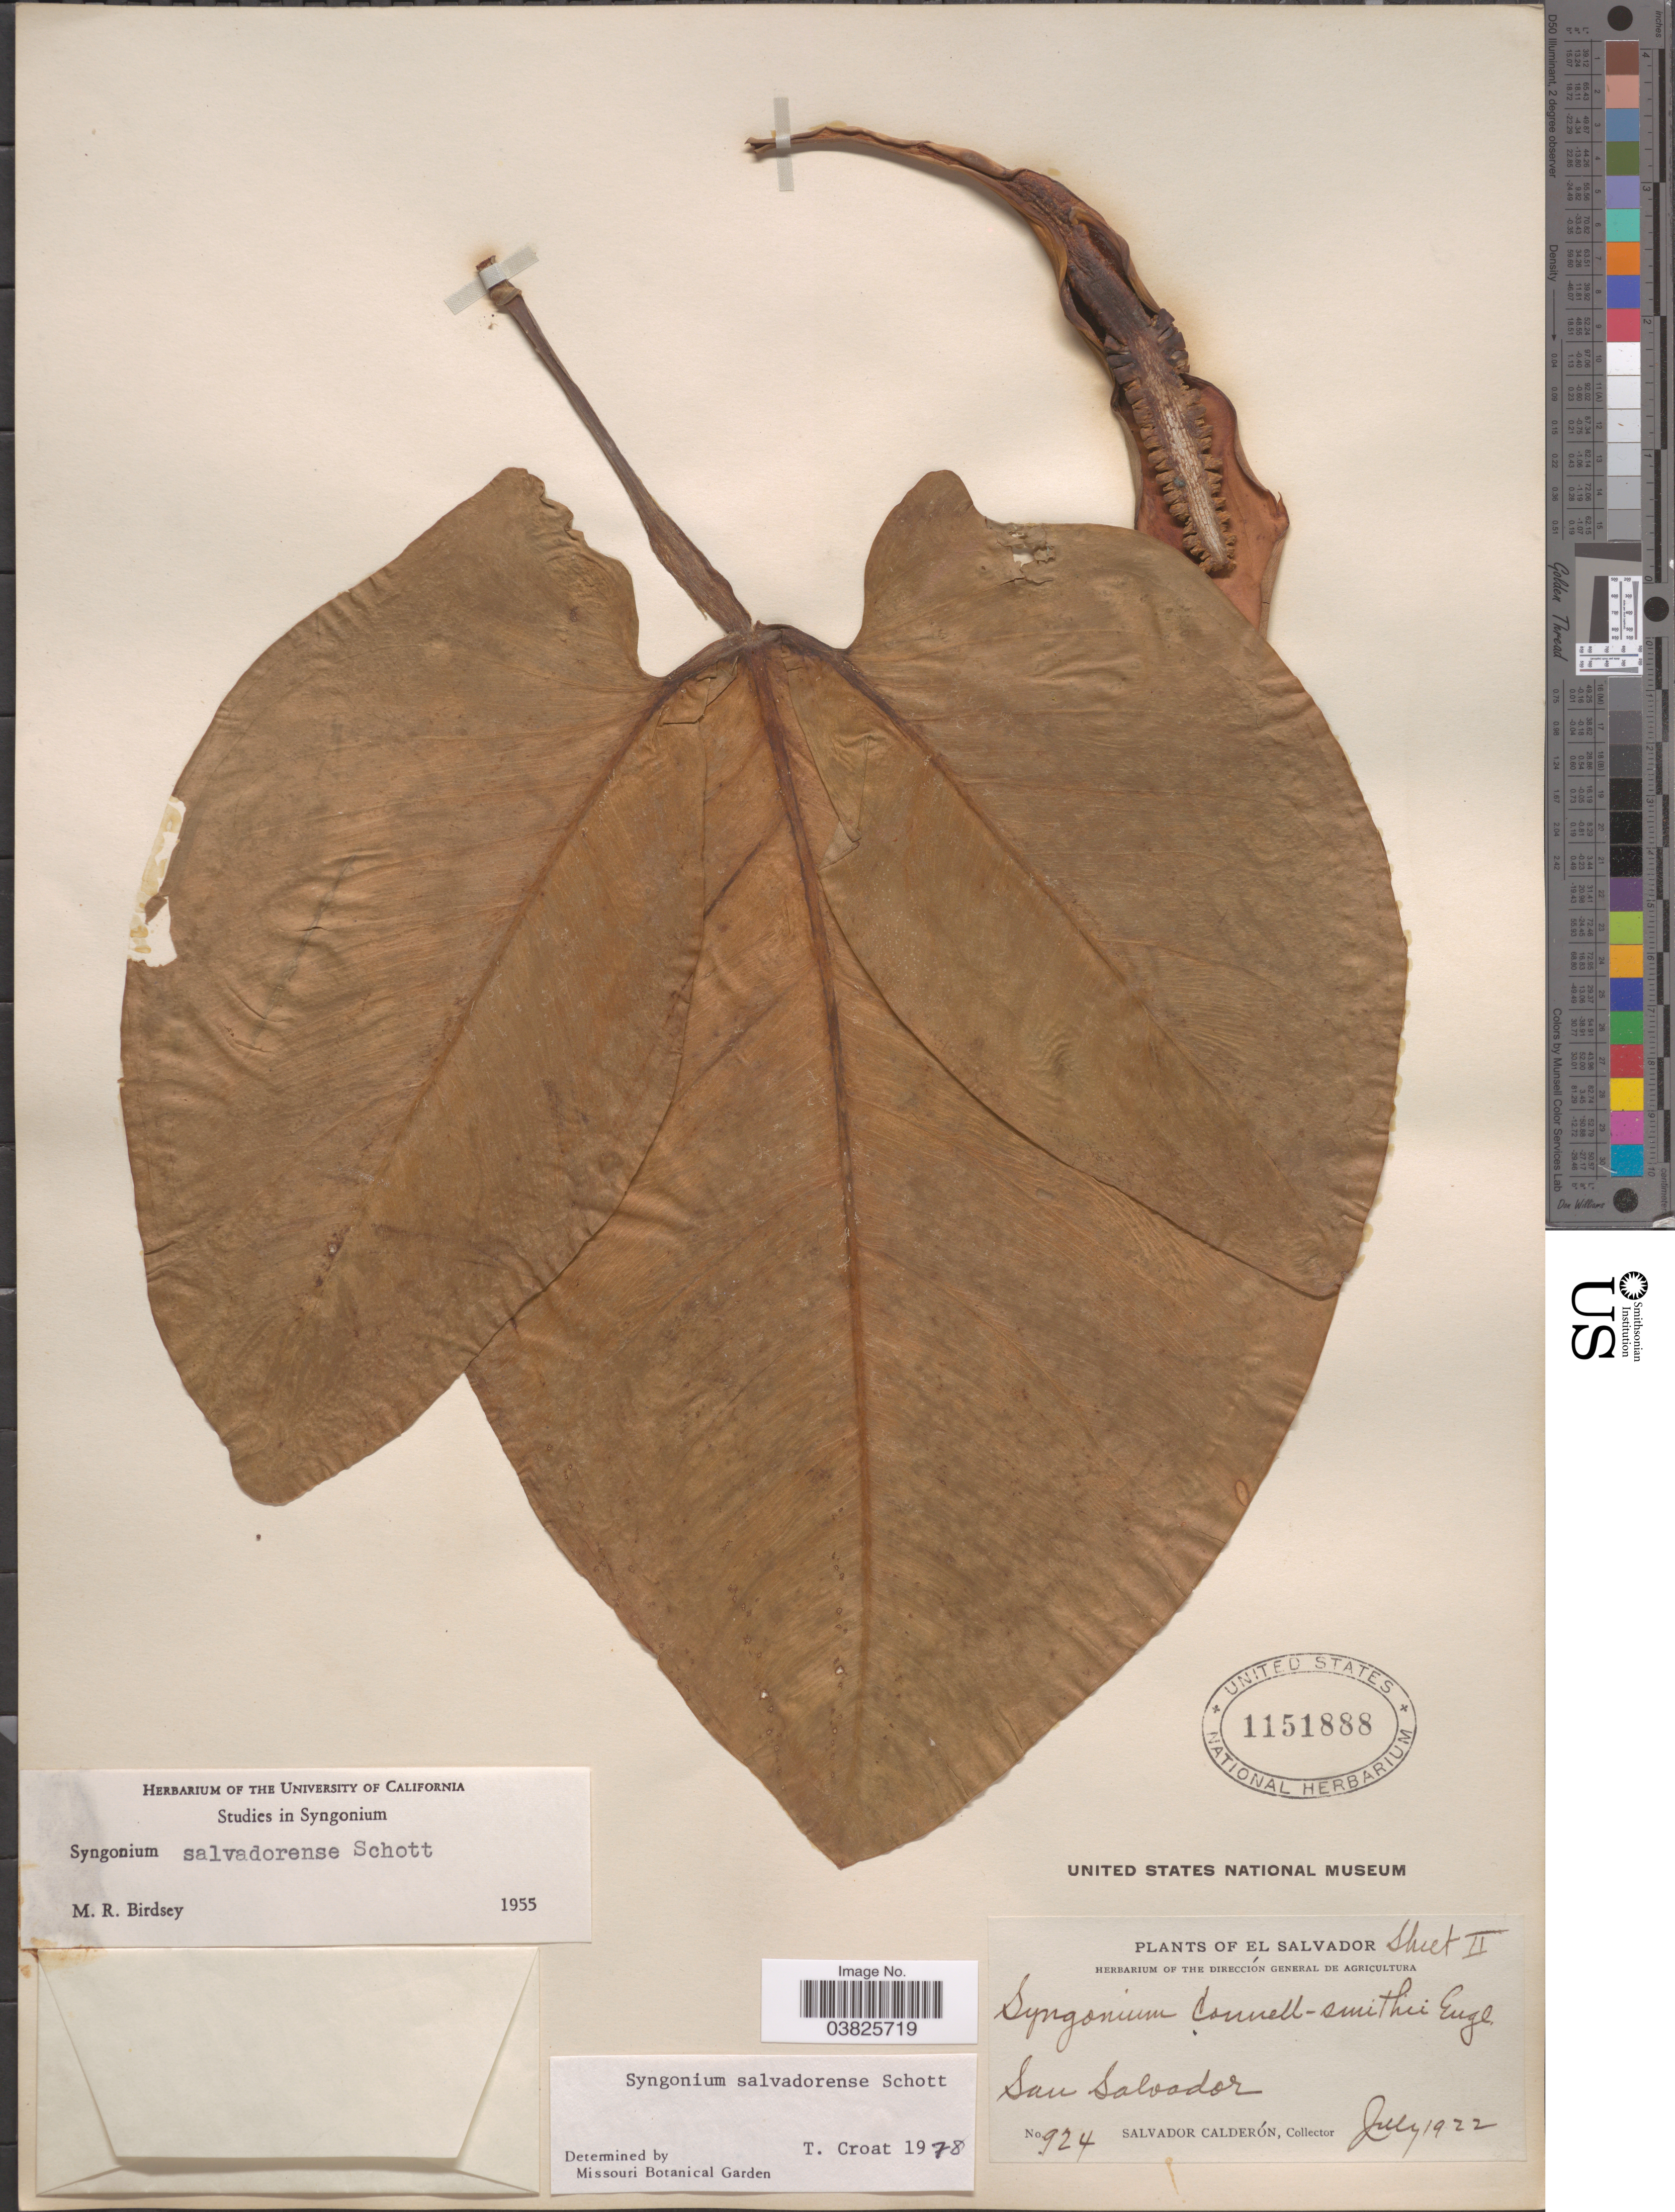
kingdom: Plantae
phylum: Tracheophyta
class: Liliopsida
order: Alismatales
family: Araceae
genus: Syngonium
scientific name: Syngonium salvadorense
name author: Schott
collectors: S. Calderón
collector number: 924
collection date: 1922-07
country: El Salvador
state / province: San Salvador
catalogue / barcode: US 1151888